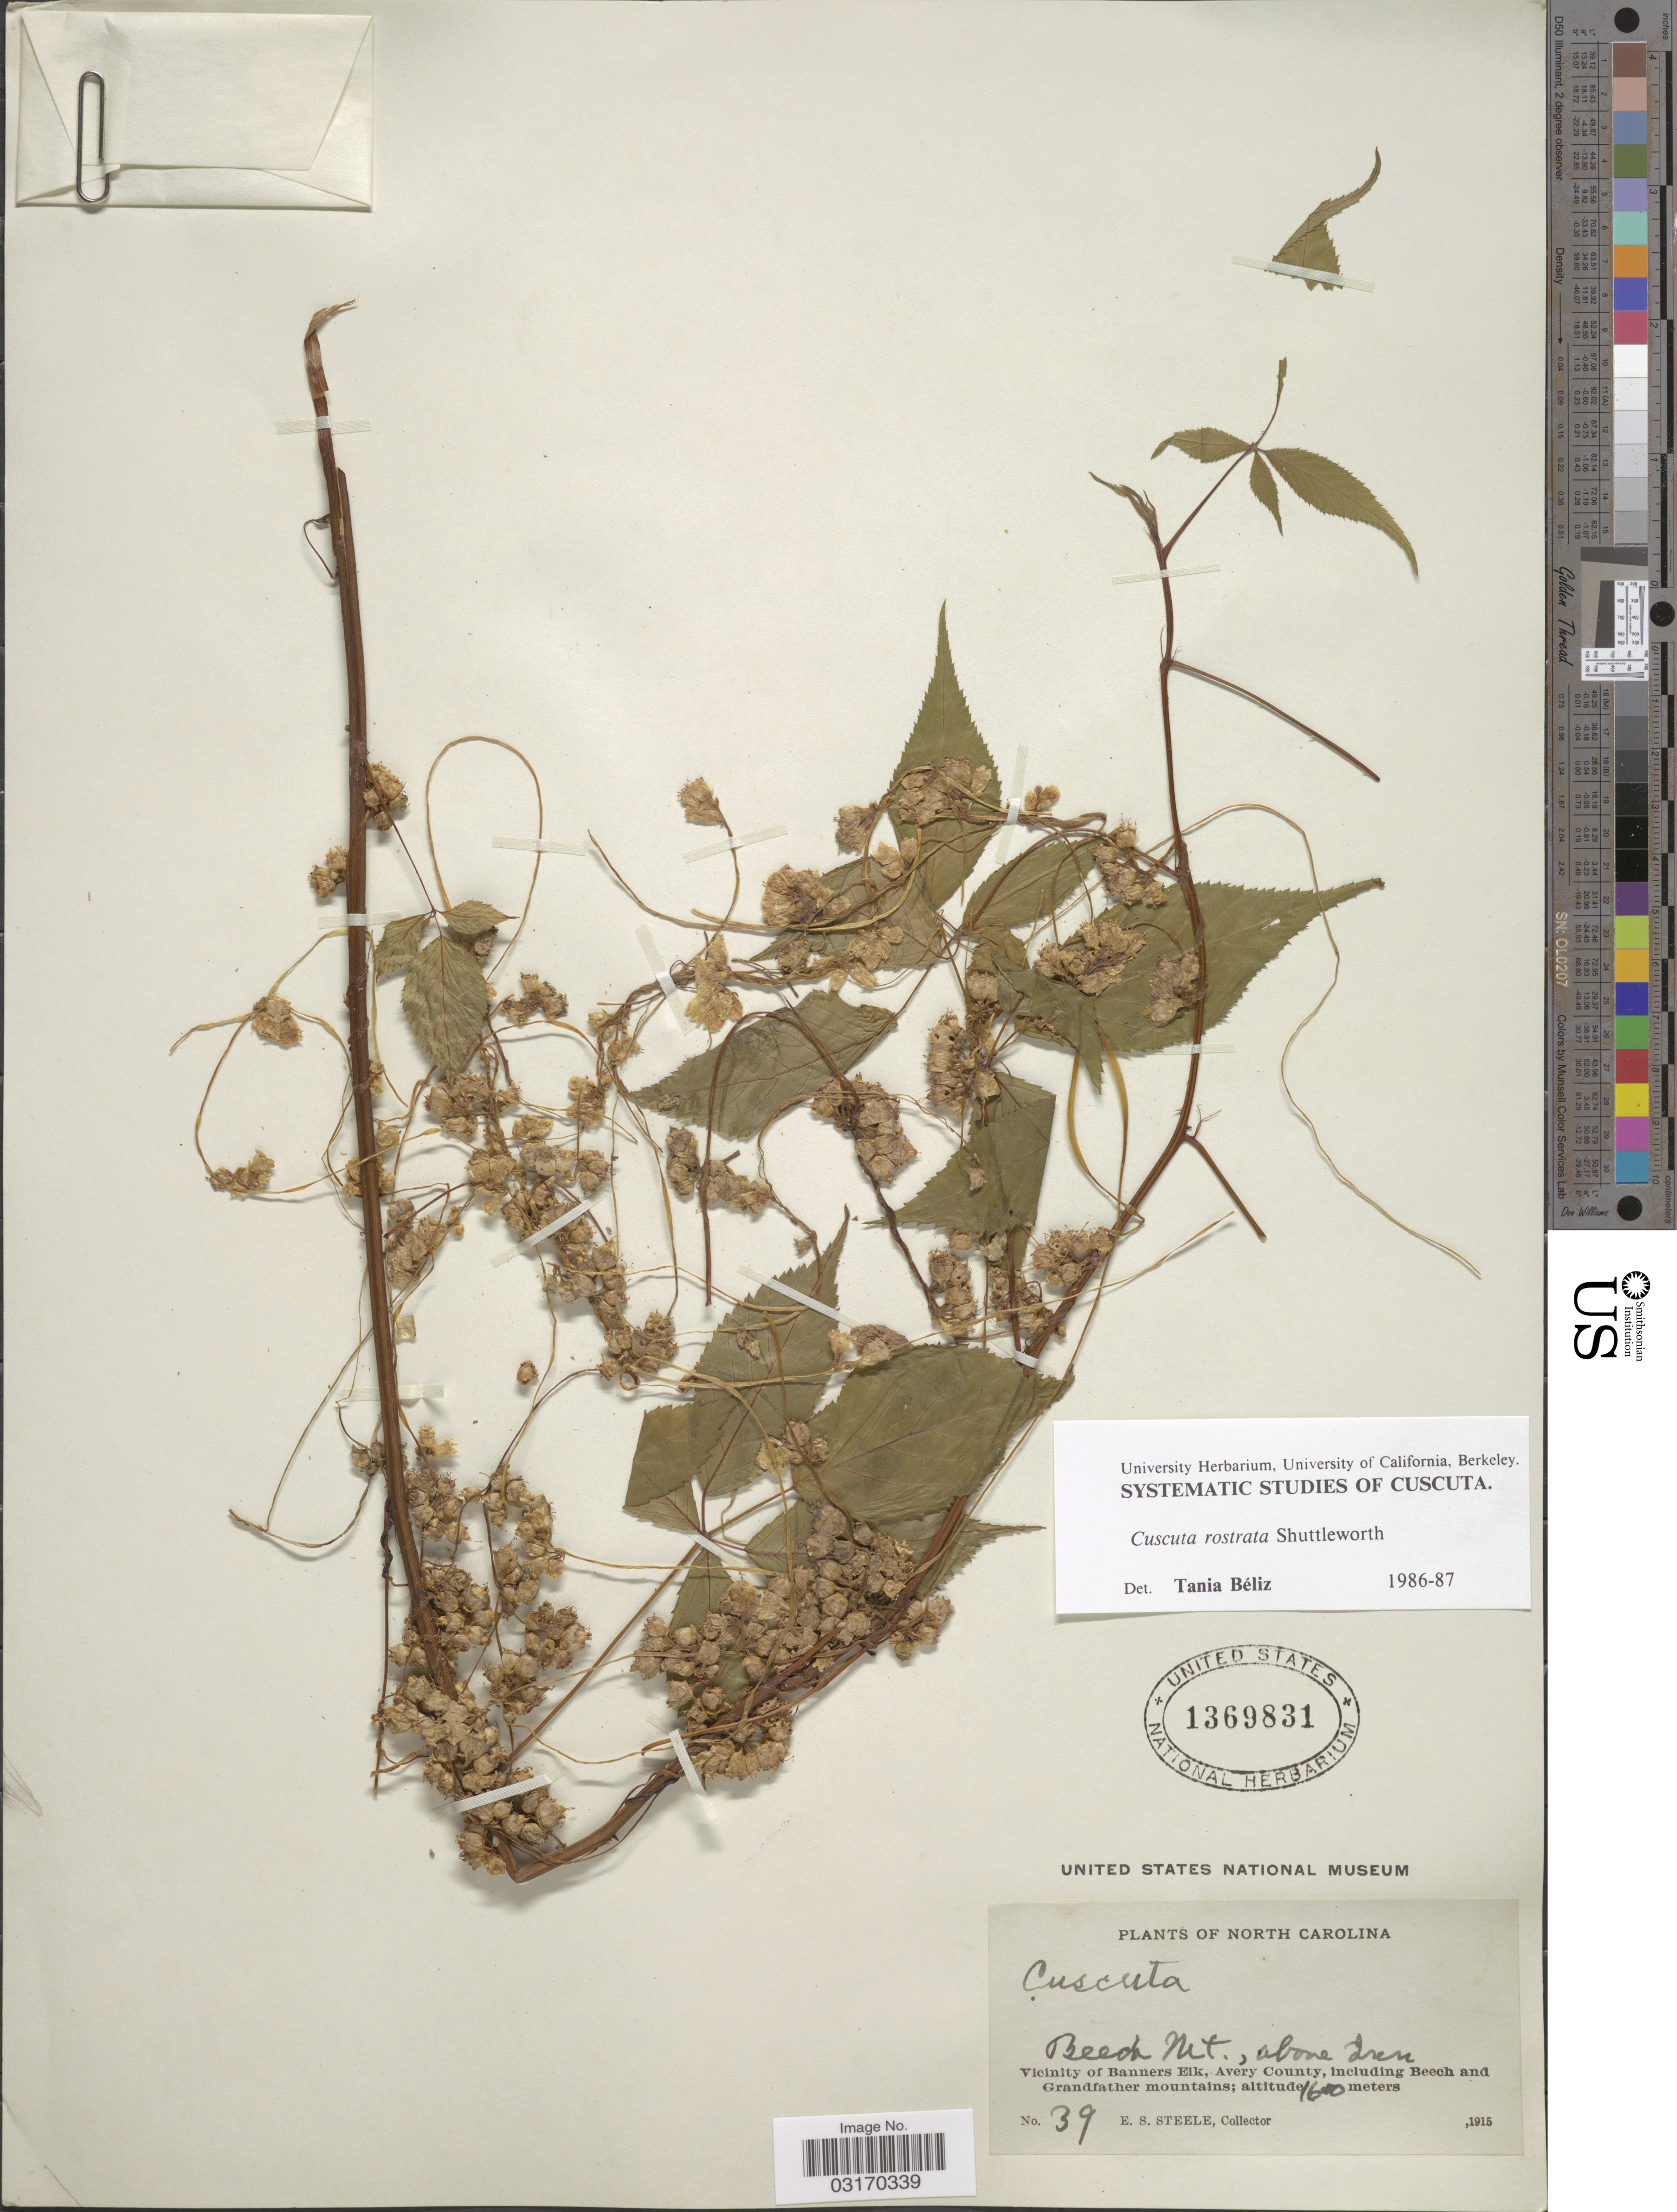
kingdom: Plantae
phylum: Tracheophyta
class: Magnoliopsida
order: Solanales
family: Convolvulaceae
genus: Cuscuta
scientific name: Cuscuta rostrata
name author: Shuttlew. ex Engelm. & A. Gray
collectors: E. Steele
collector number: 39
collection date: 1915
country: United States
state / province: North Carolina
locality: Beech Mt., above tree. Vicinity of Banners Elk, Avery County, including Beech and Grandfather mountains.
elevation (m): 1600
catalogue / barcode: US 1369831